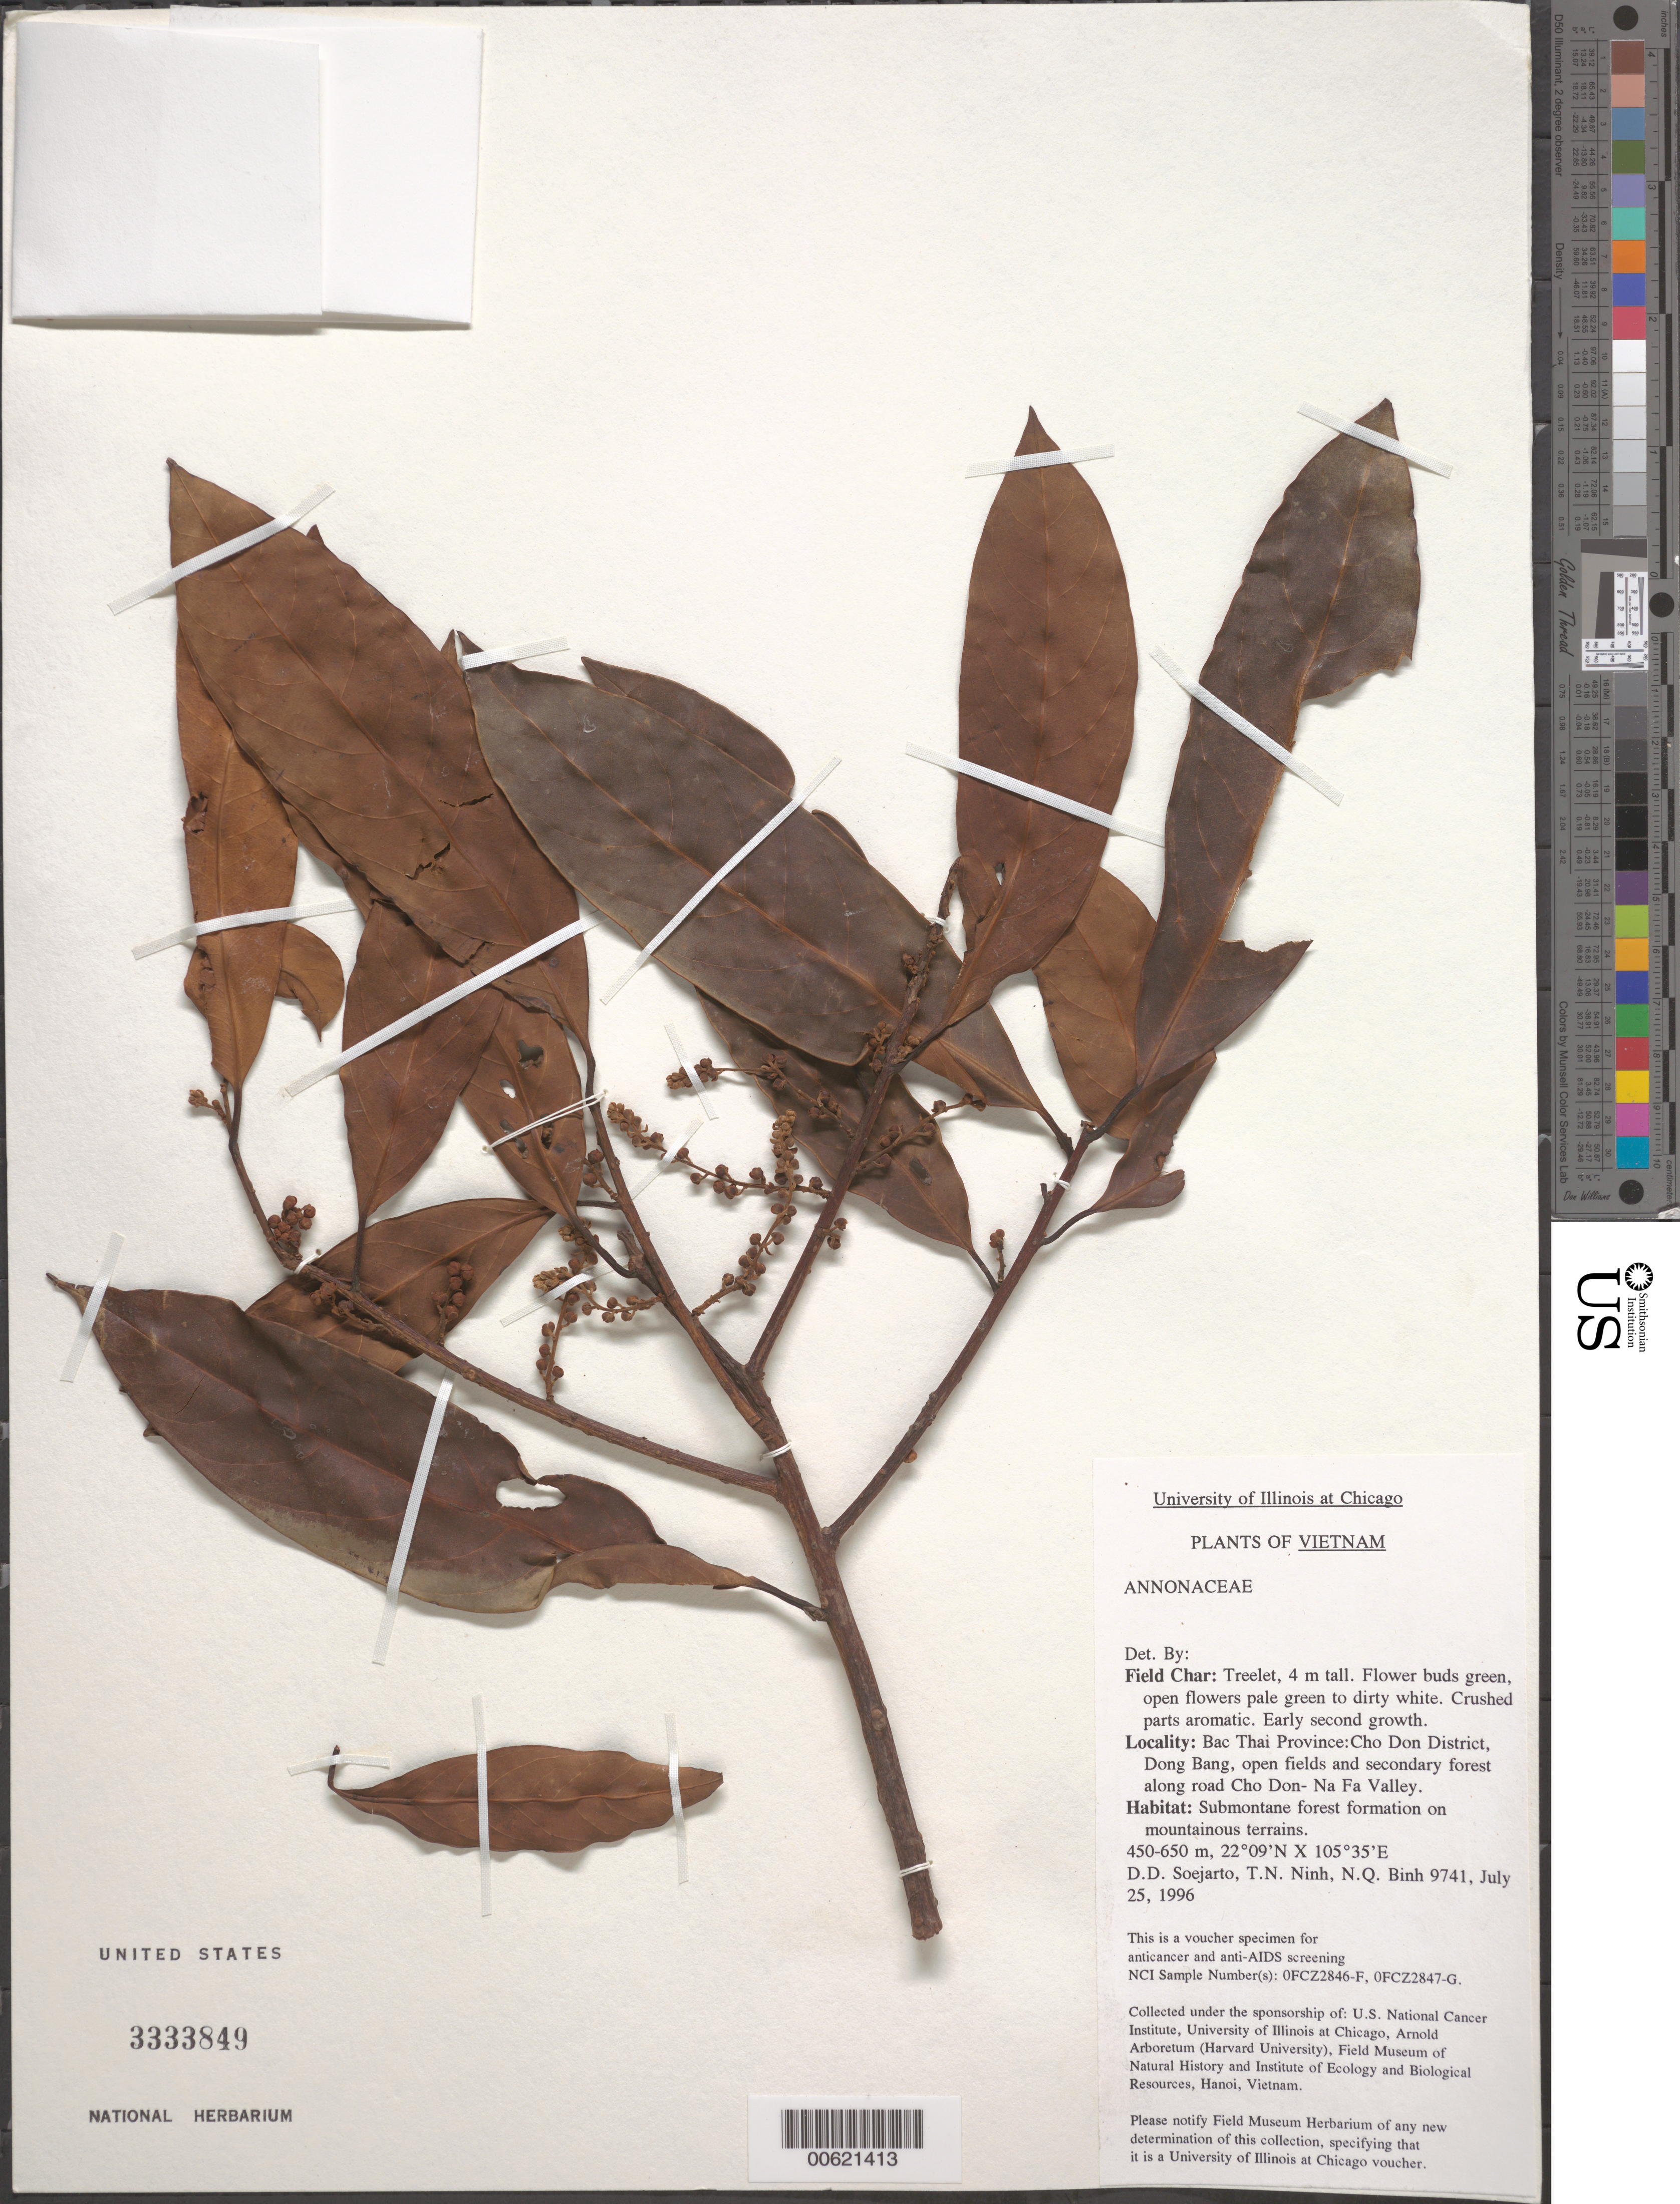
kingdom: Plantae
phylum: Tracheophyta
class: Magnoliopsida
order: Magnoliales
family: Annonaceae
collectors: T. N. Ninh & N. Binh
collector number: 9741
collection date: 1996-07-25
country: Vietnam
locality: Bac Thai Province: Cho Don District, Dong Bang, open fields and secondary forest along road Cho Don- Na Fa Valley.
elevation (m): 450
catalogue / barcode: US 3333849